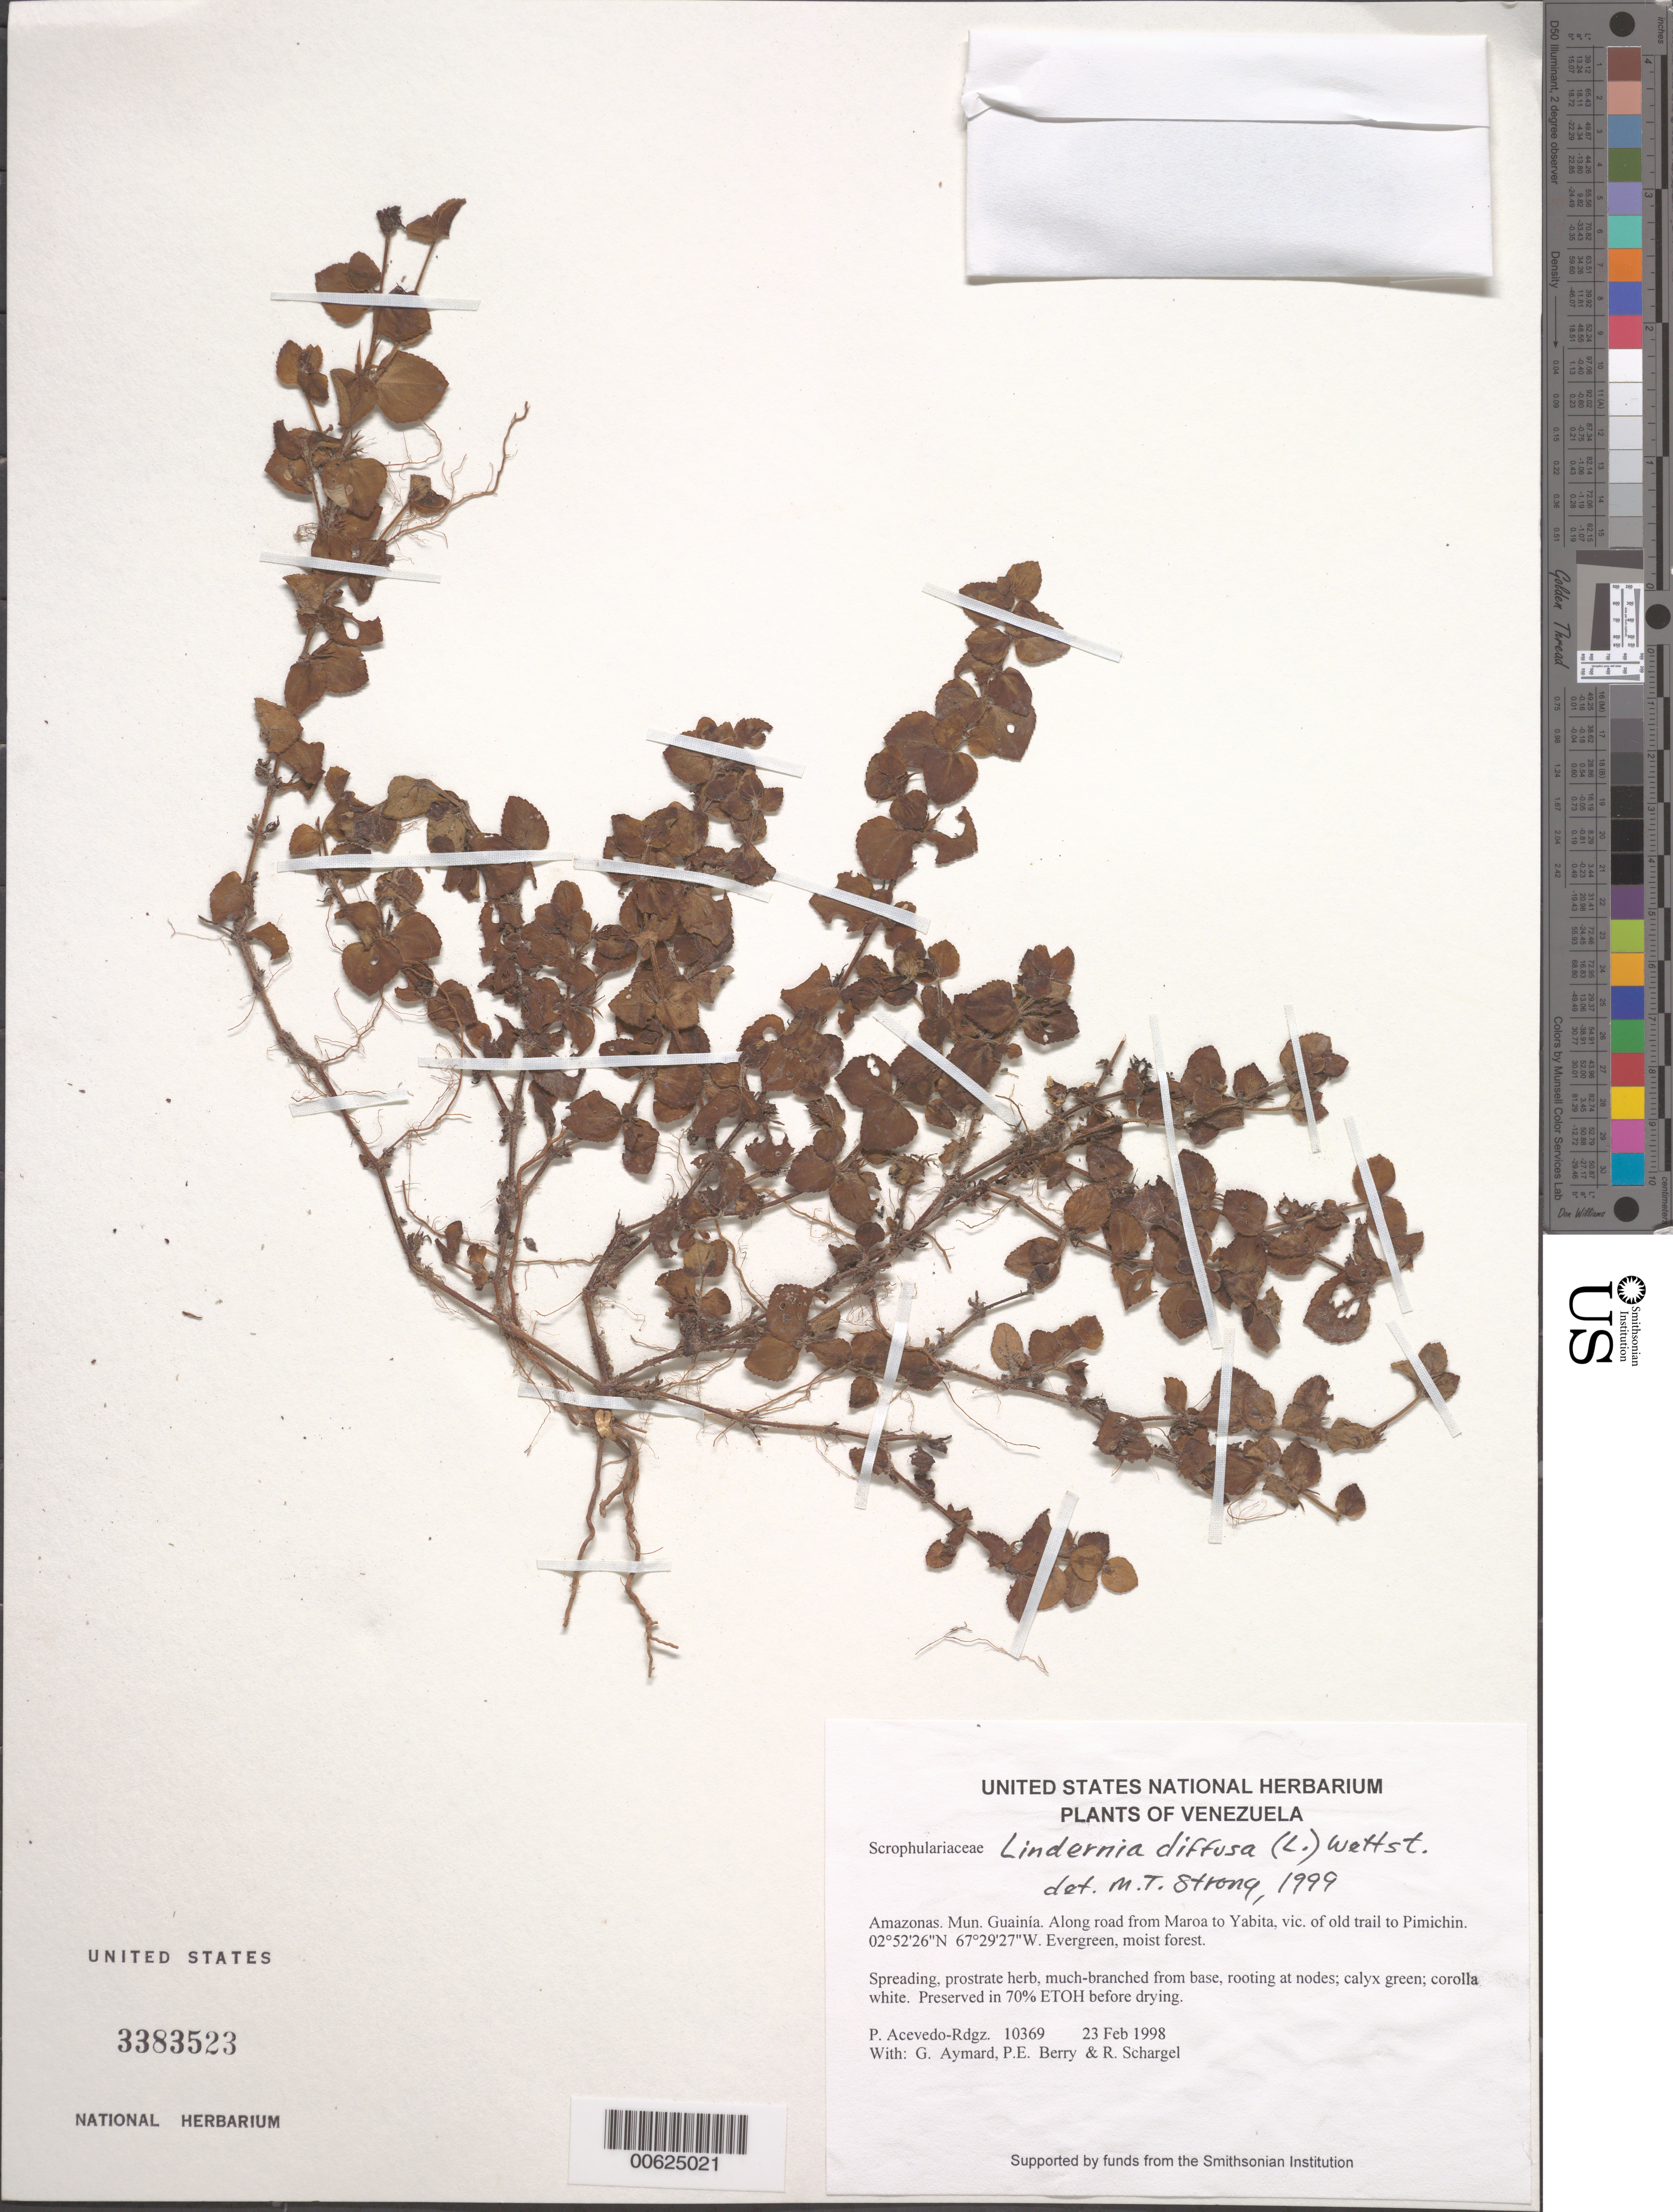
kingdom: Plantae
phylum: Tracheophyta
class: Magnoliopsida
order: Lamiales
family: Linderniaceae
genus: Lindernia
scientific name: Lindernia diffusa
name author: (L.) Wettst.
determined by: Strong, M. T., (US), Smithsonian Institution - National Museum of Natural History (UNITED STATES)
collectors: P. Acevedo-Rodr., G. A. Aymard, P. E. Berry & R. Schargel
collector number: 10369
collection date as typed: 23 Feb 1998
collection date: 1998-02-23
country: Venezuela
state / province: Amazonas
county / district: Maroa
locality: Along road from Maroa to Yabita, vic. of old trail to Pimichin.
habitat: Evergreen, moist forest.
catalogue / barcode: US 3383523